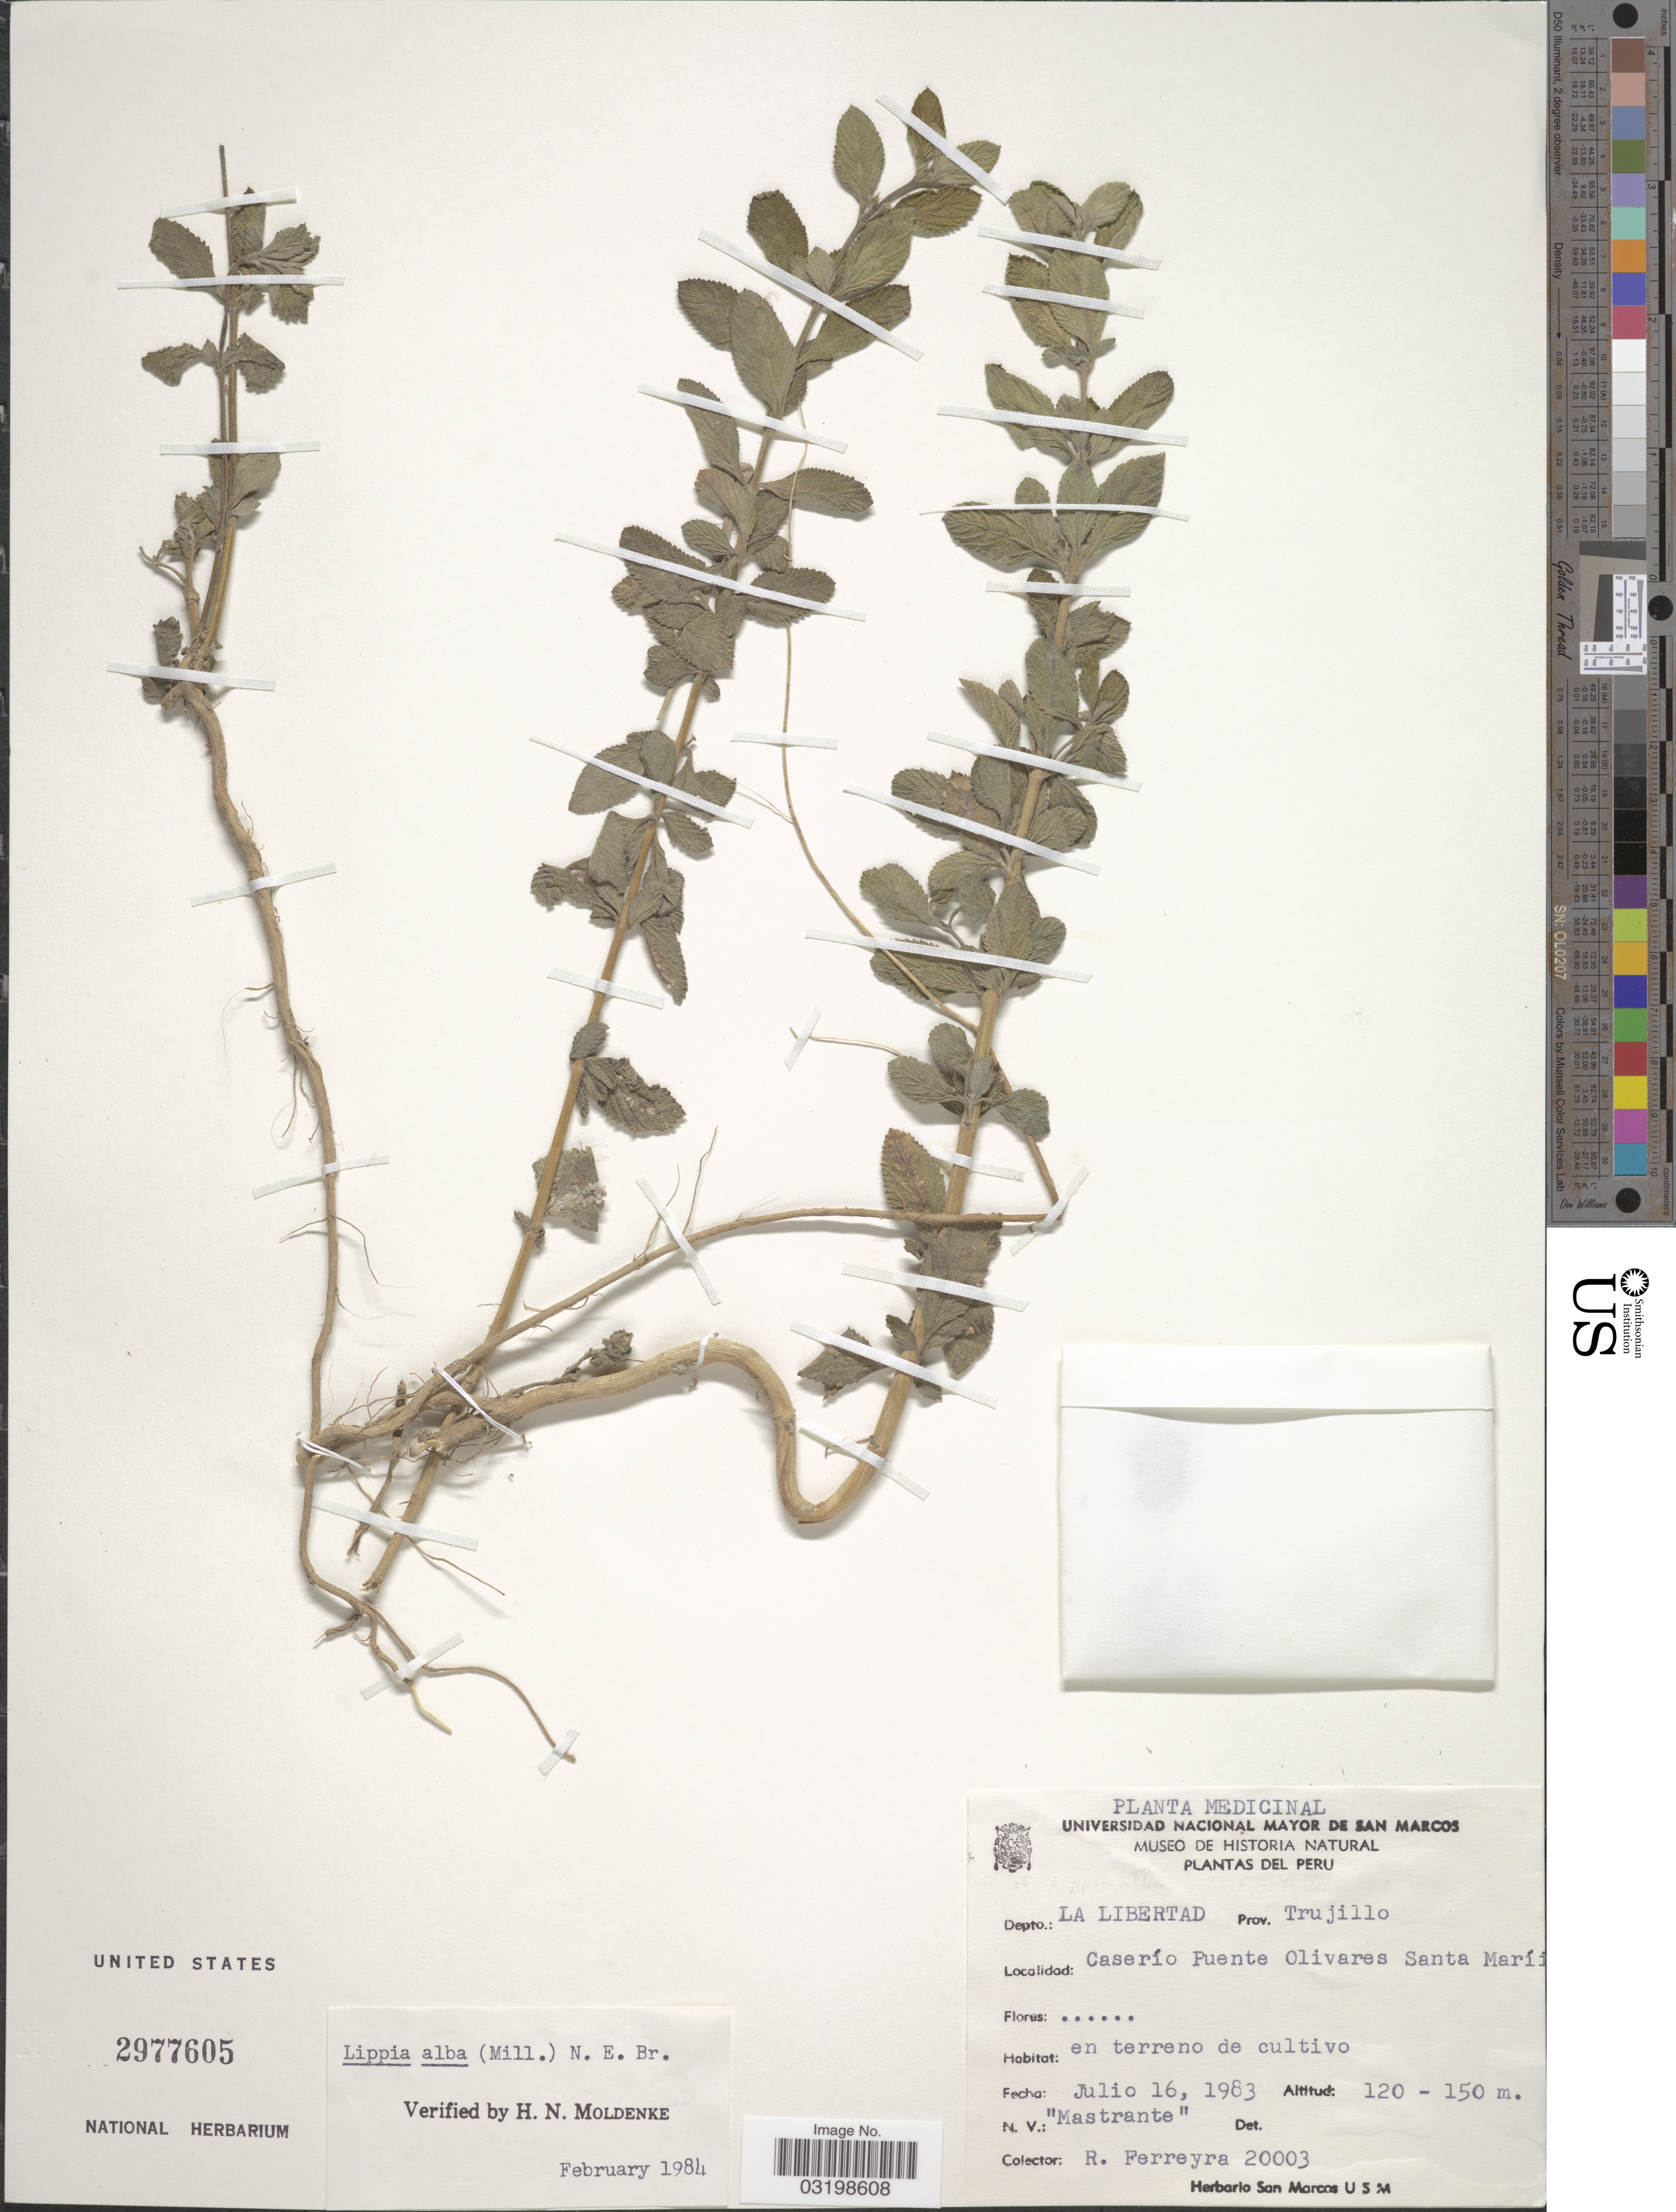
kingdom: Plantae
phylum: Tracheophyta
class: Magnoliopsida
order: Lamiales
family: Verbenaceae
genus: Lippia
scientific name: Lippia alba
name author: (Mill.) N.E. Br. ex Britton & P. Wilson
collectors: R. A. Ferreyra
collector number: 20003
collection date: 1983-07-16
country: Peru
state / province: La Libertad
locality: En terreno de cultivo, Caserío Puente Olivares Santa Maríi, Prov. Trujillo, Depto. La Libertad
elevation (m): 120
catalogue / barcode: US 2977605